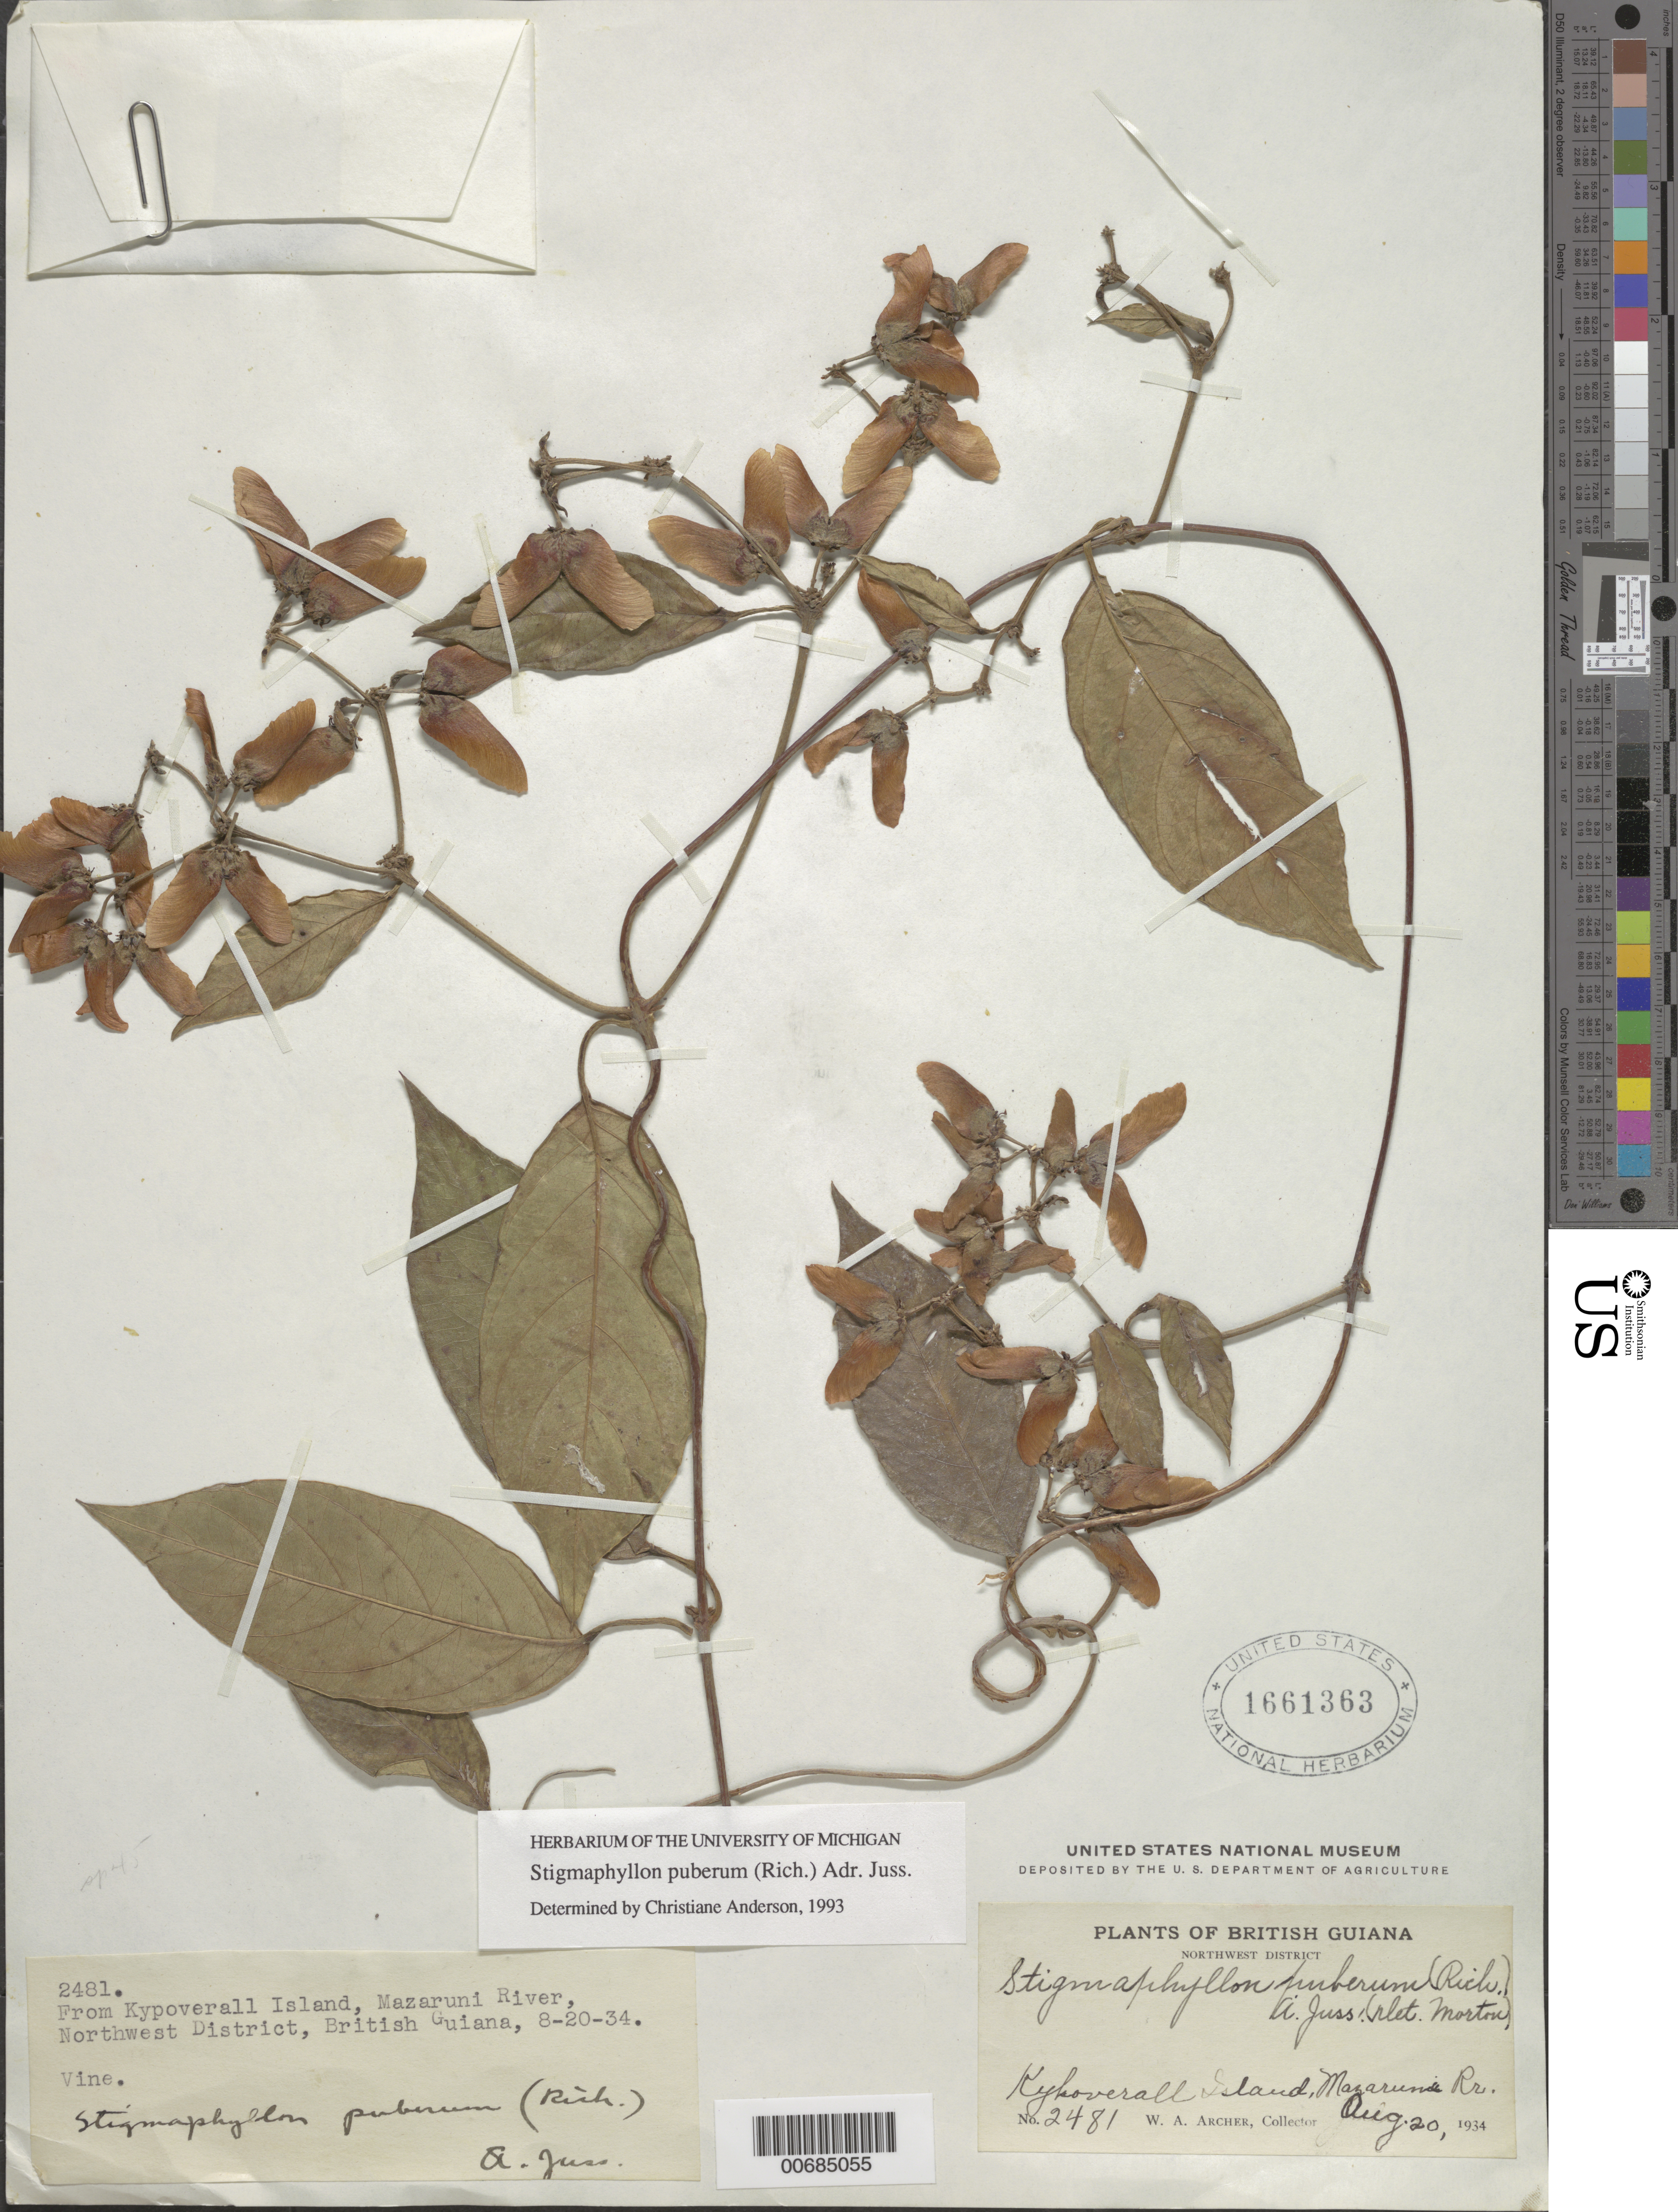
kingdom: Plantae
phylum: Tracheophyta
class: Magnoliopsida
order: Malpighiales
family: Malpighiaceae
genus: Stigmaphyllon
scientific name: Stigmaphyllon puberum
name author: (Rich.) A. Juss.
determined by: Anderson, C.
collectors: W. A. Archer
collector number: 2481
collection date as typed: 20-Aug-34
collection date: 1934-08-20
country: Guyana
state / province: Cuyuni-Mazaruni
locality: Kyk over al Island, Mazaruni River, NW Distr.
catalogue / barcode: US 1661363